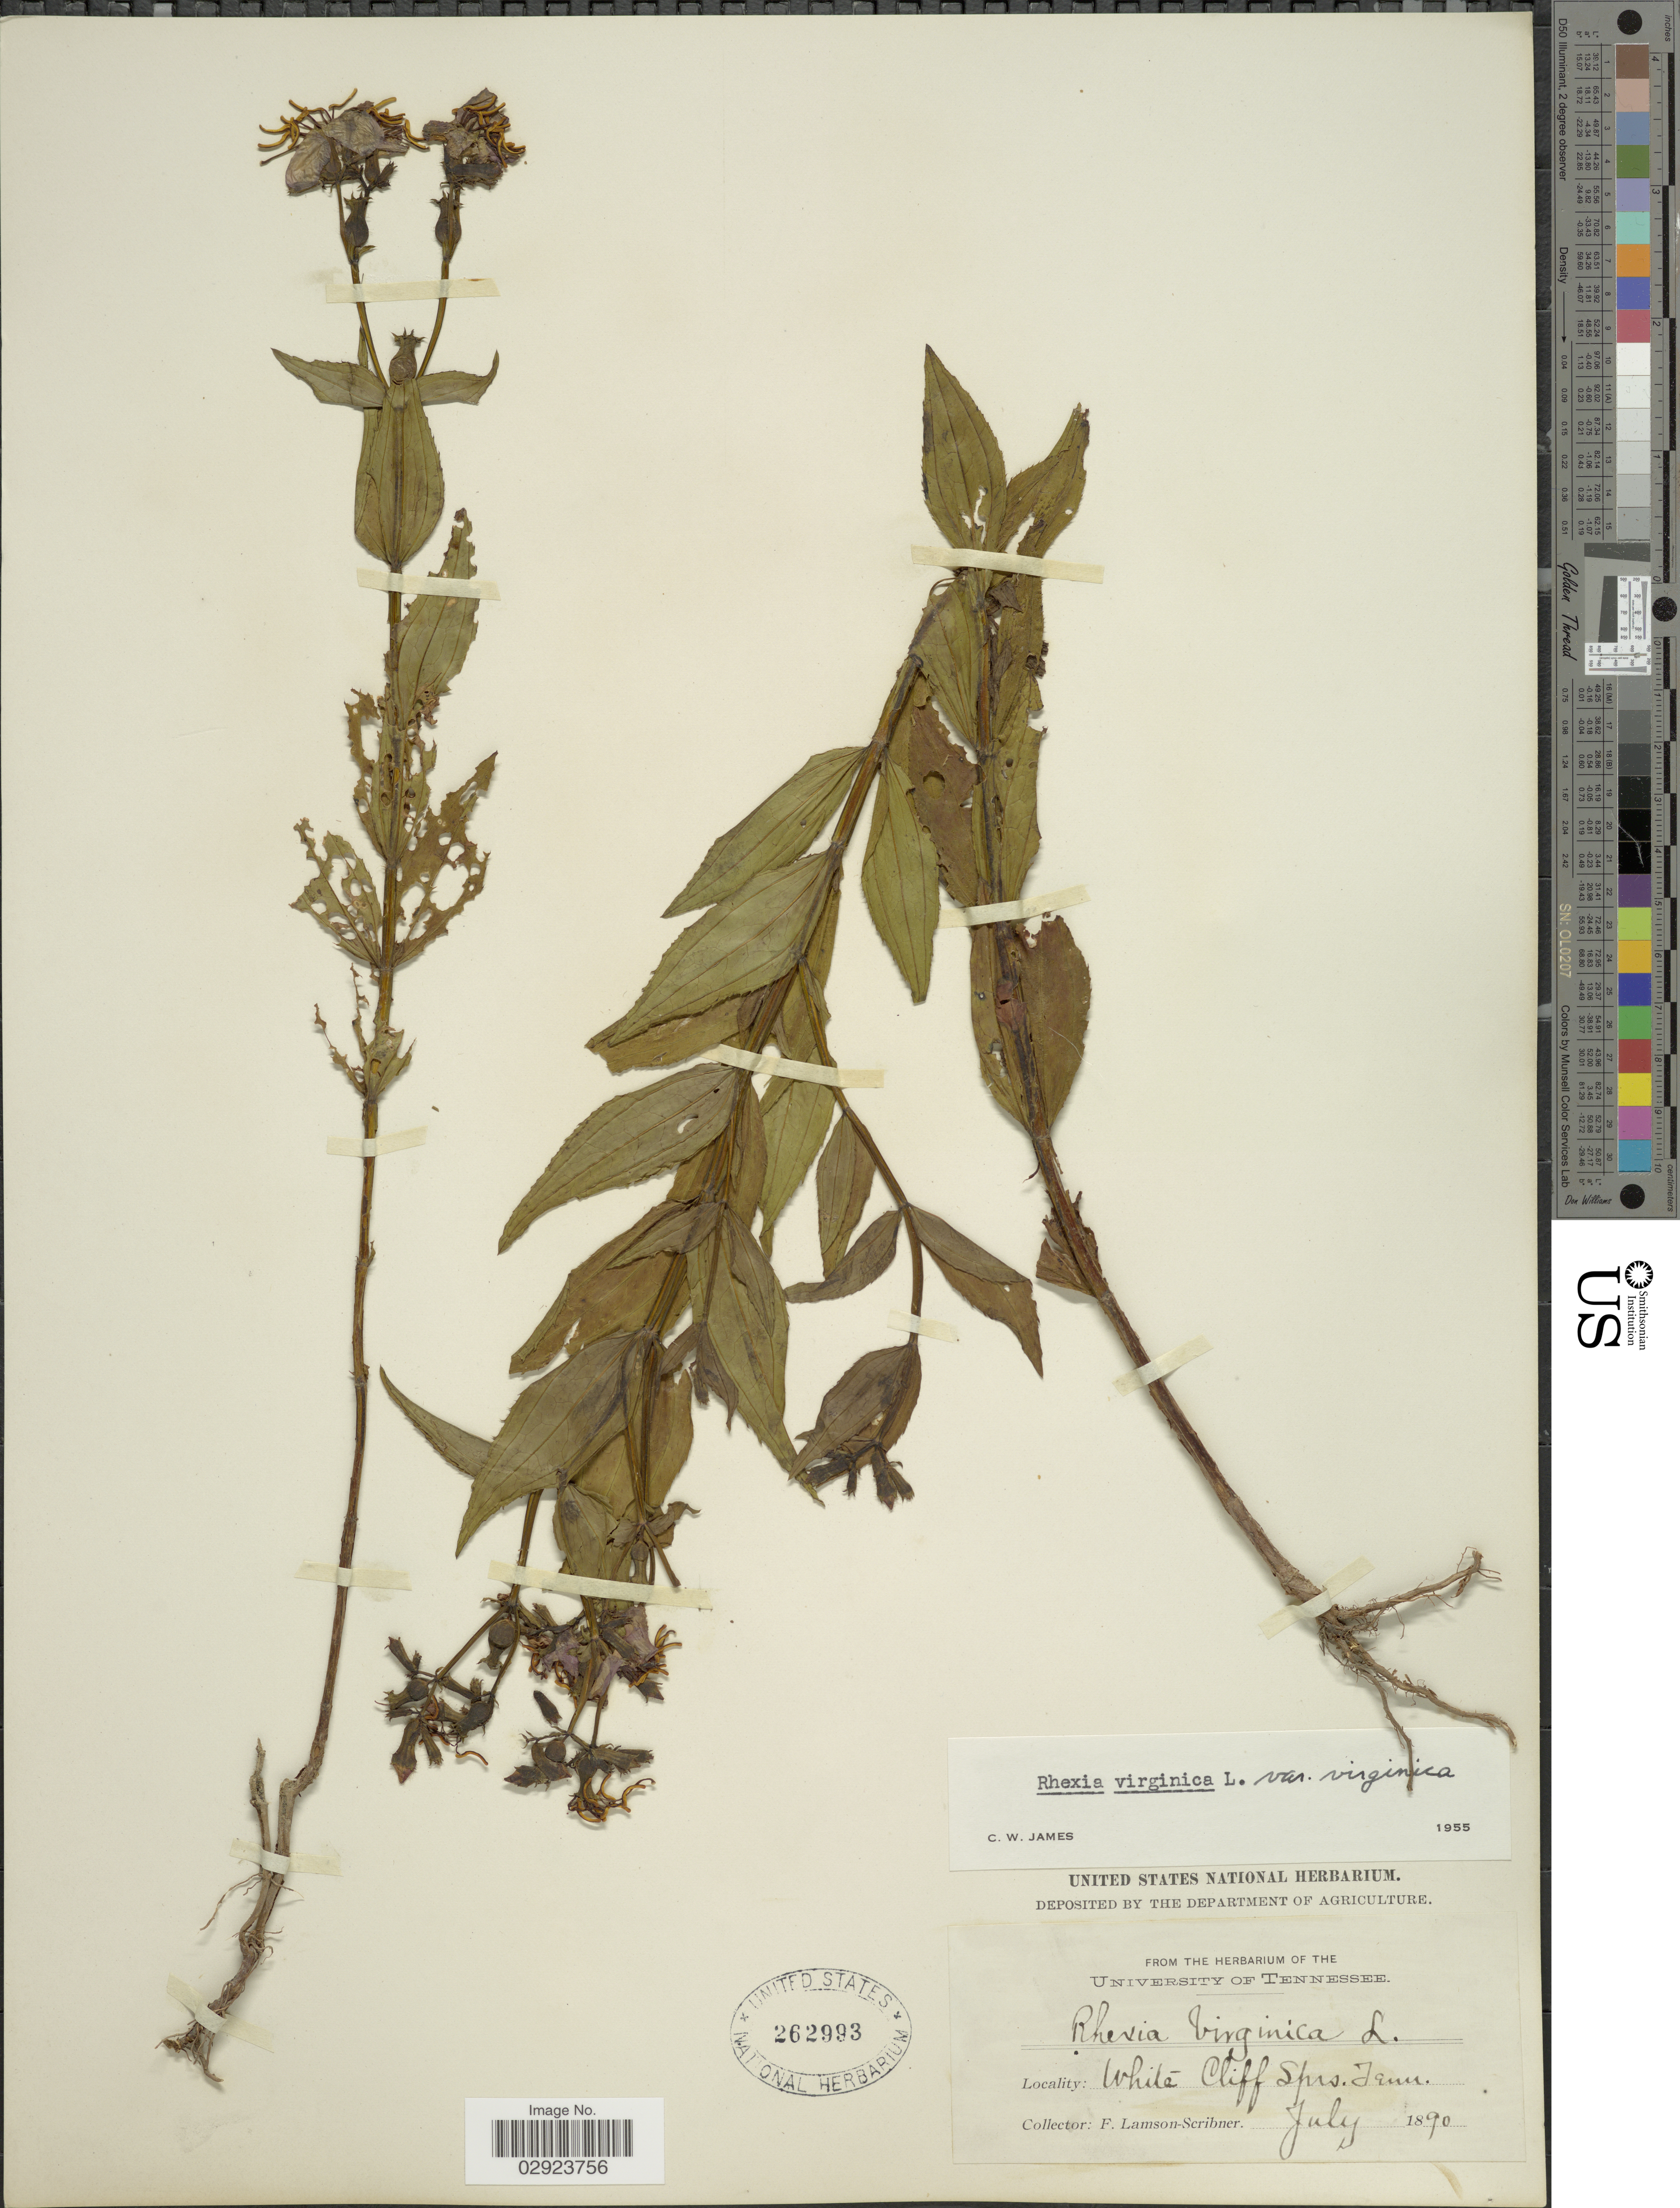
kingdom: Plantae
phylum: Tracheophyta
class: Magnoliopsida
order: Myrtales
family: Melastomataceae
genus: Rhexia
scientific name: Rhexia virginica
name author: L.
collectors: F. Lamson-Scribner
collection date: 1890-07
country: United States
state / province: Tennessee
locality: White Cliff Sprs. Tenn.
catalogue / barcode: US 262993